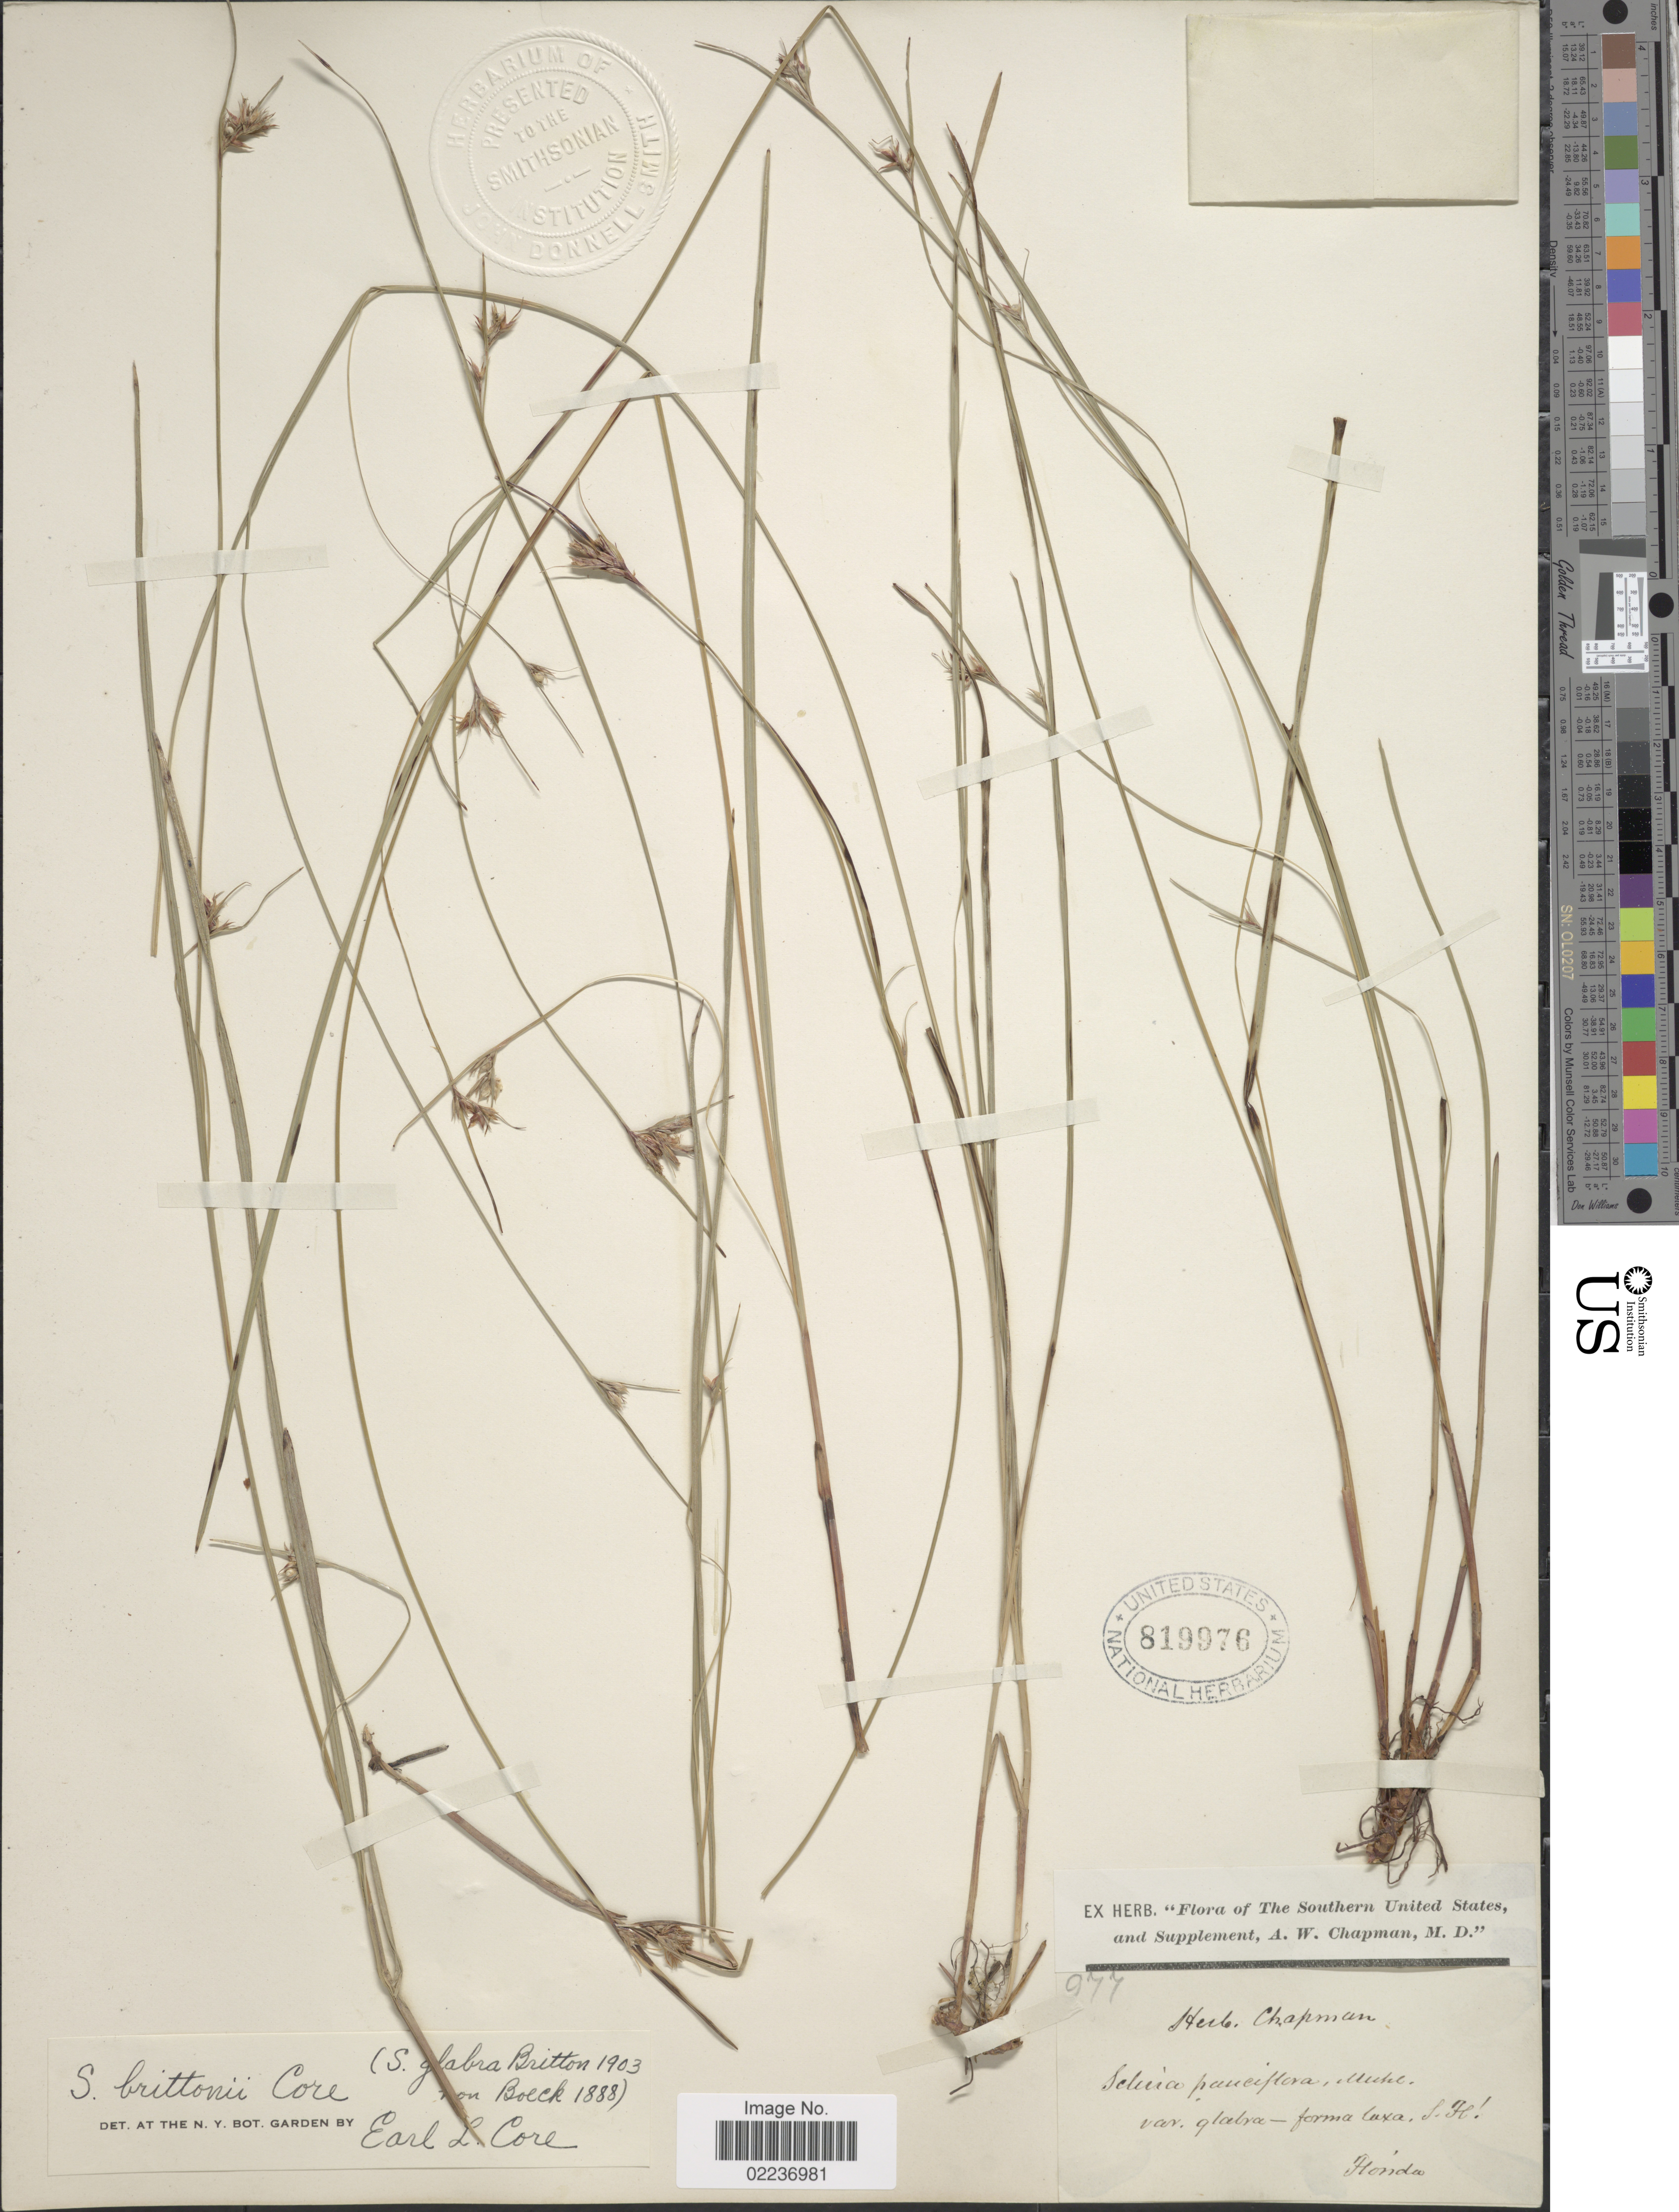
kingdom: Plantae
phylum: Tracheophyta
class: Liliopsida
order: Poales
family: Cyperaceae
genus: Scleria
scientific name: Scleria brittonii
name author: Core ex Small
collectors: A. W. Chapman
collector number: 977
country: United States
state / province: Florida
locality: Southern United States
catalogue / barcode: US 819976